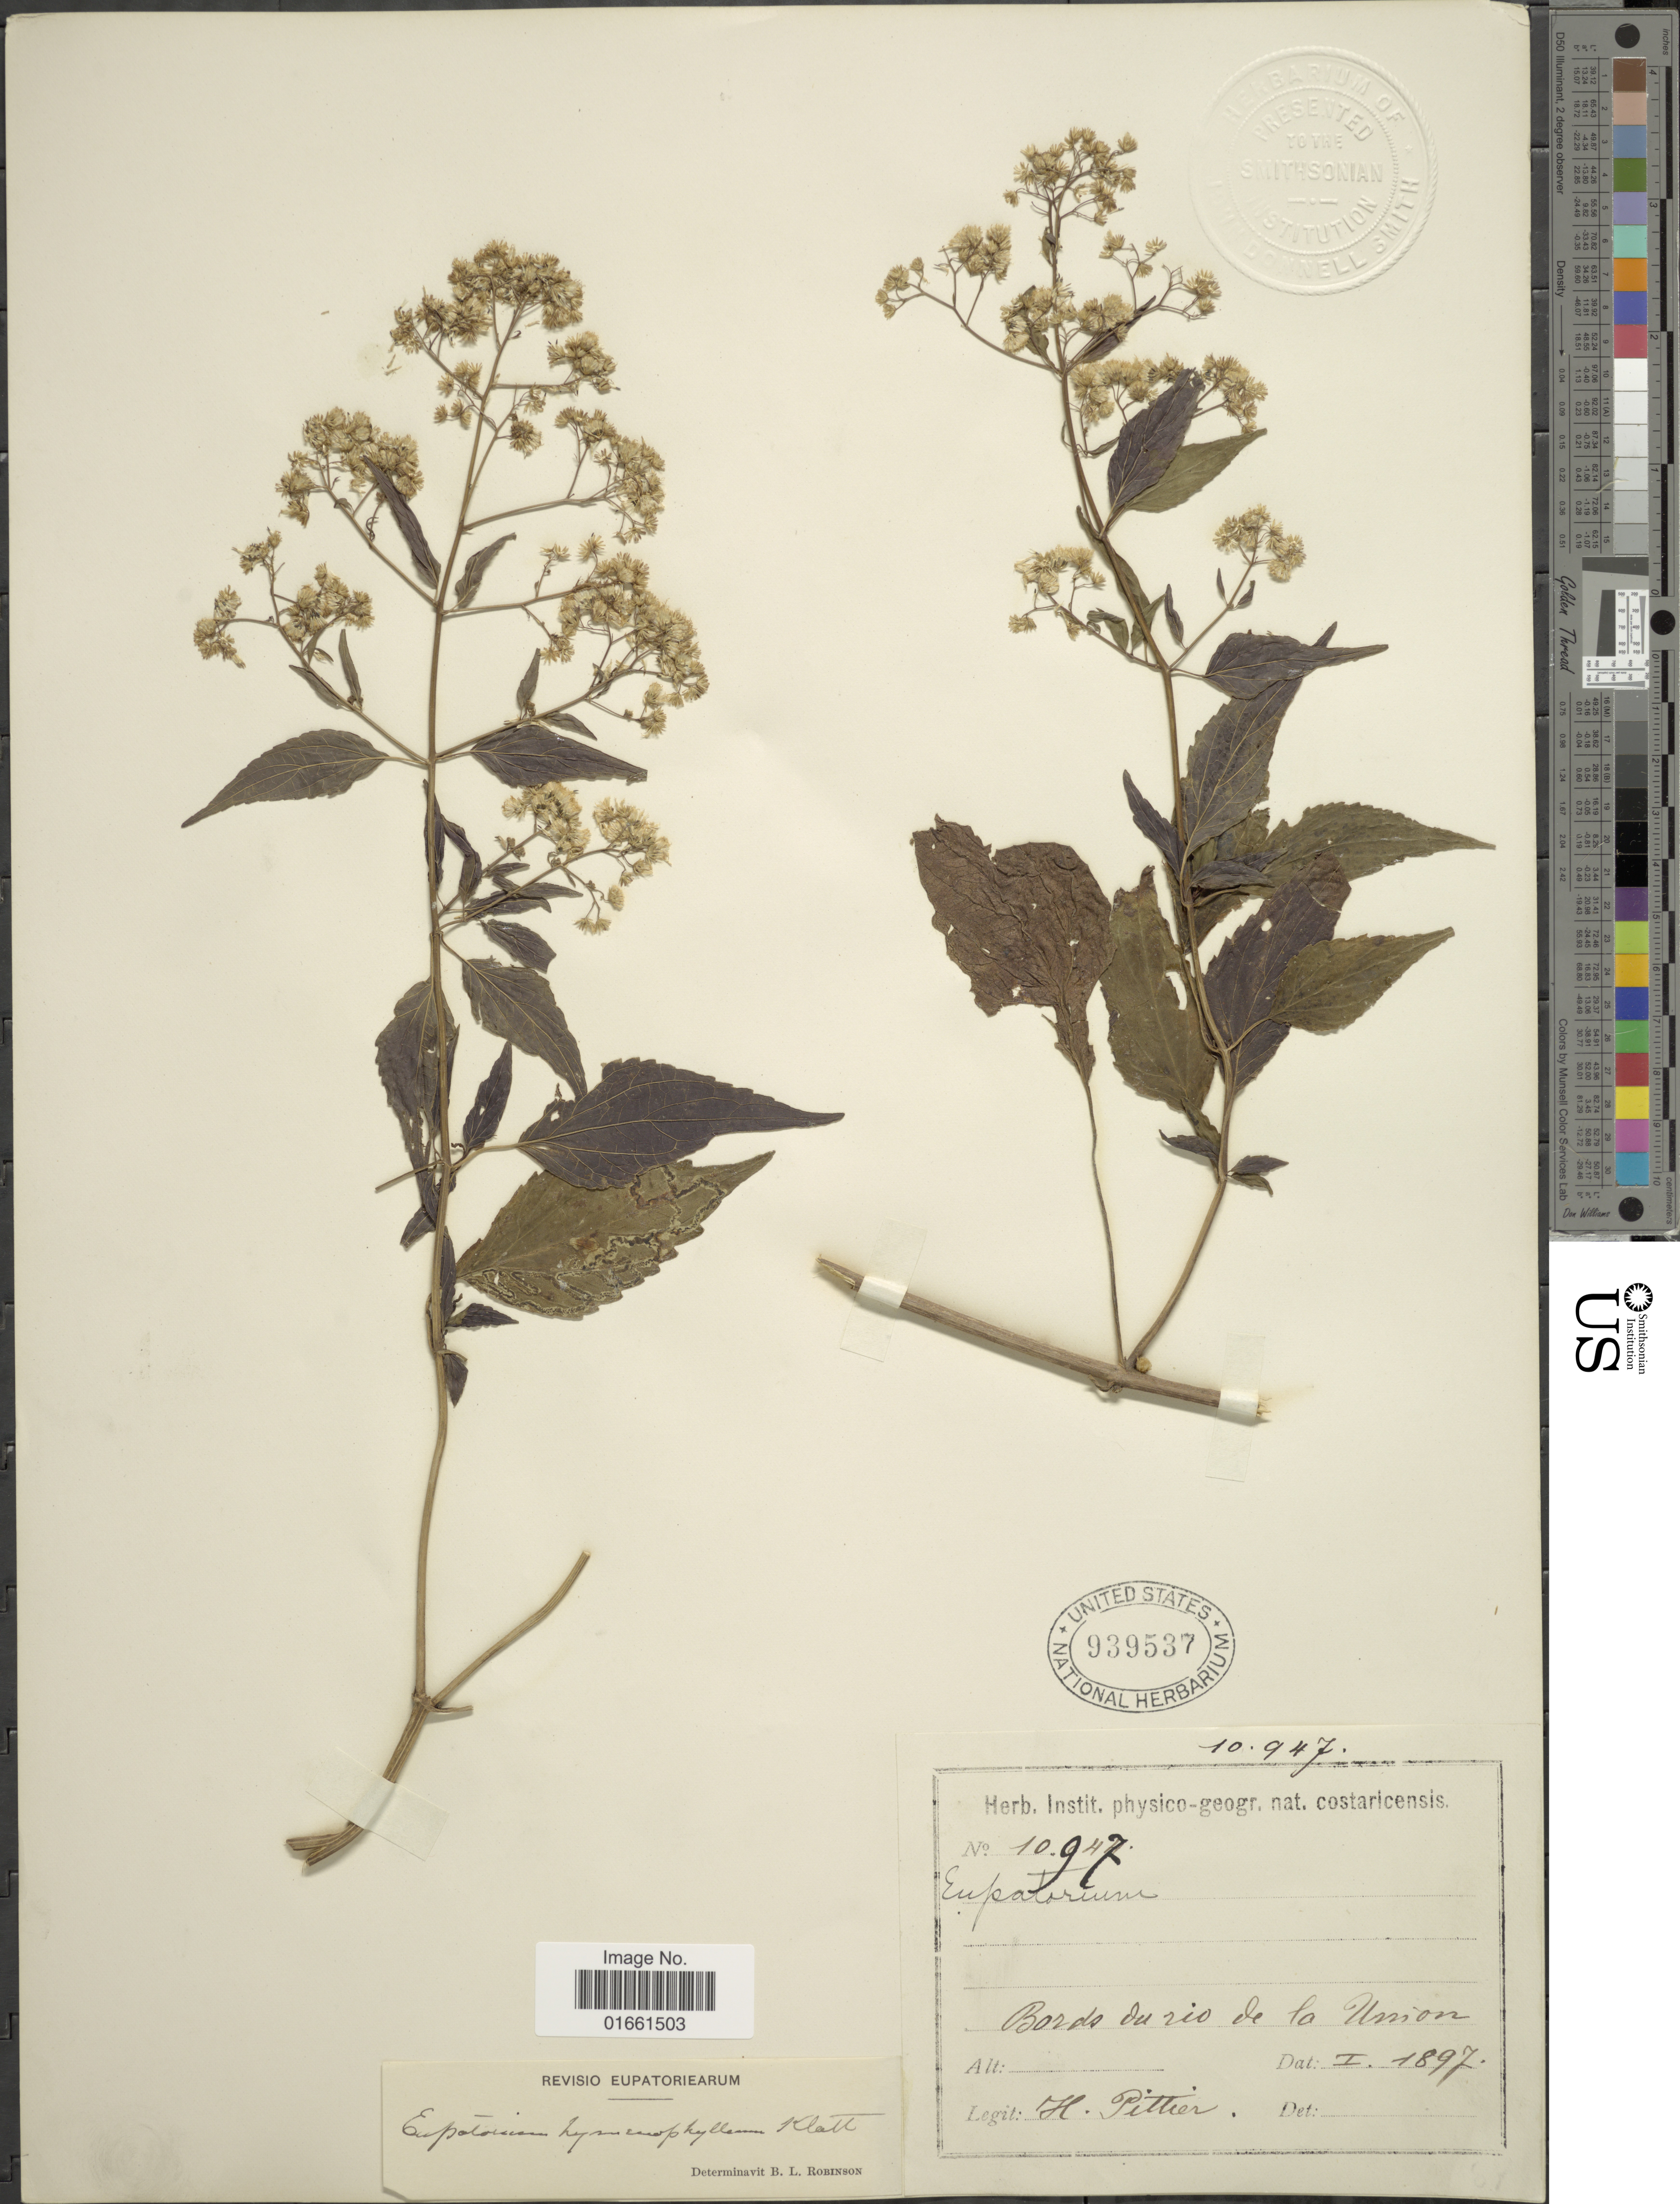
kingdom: Plantae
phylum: Tracheophyta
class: Magnoliopsida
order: Asterales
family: Asteraceae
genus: Fleischmannia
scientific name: Fleischmannia hymenophylla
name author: (Klatt) R.M. King & H. Rob.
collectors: H. F. Pittier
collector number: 10947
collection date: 1897-01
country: Costa Rica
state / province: Cartago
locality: Bordo du Rio de la Union.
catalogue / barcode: US 939537